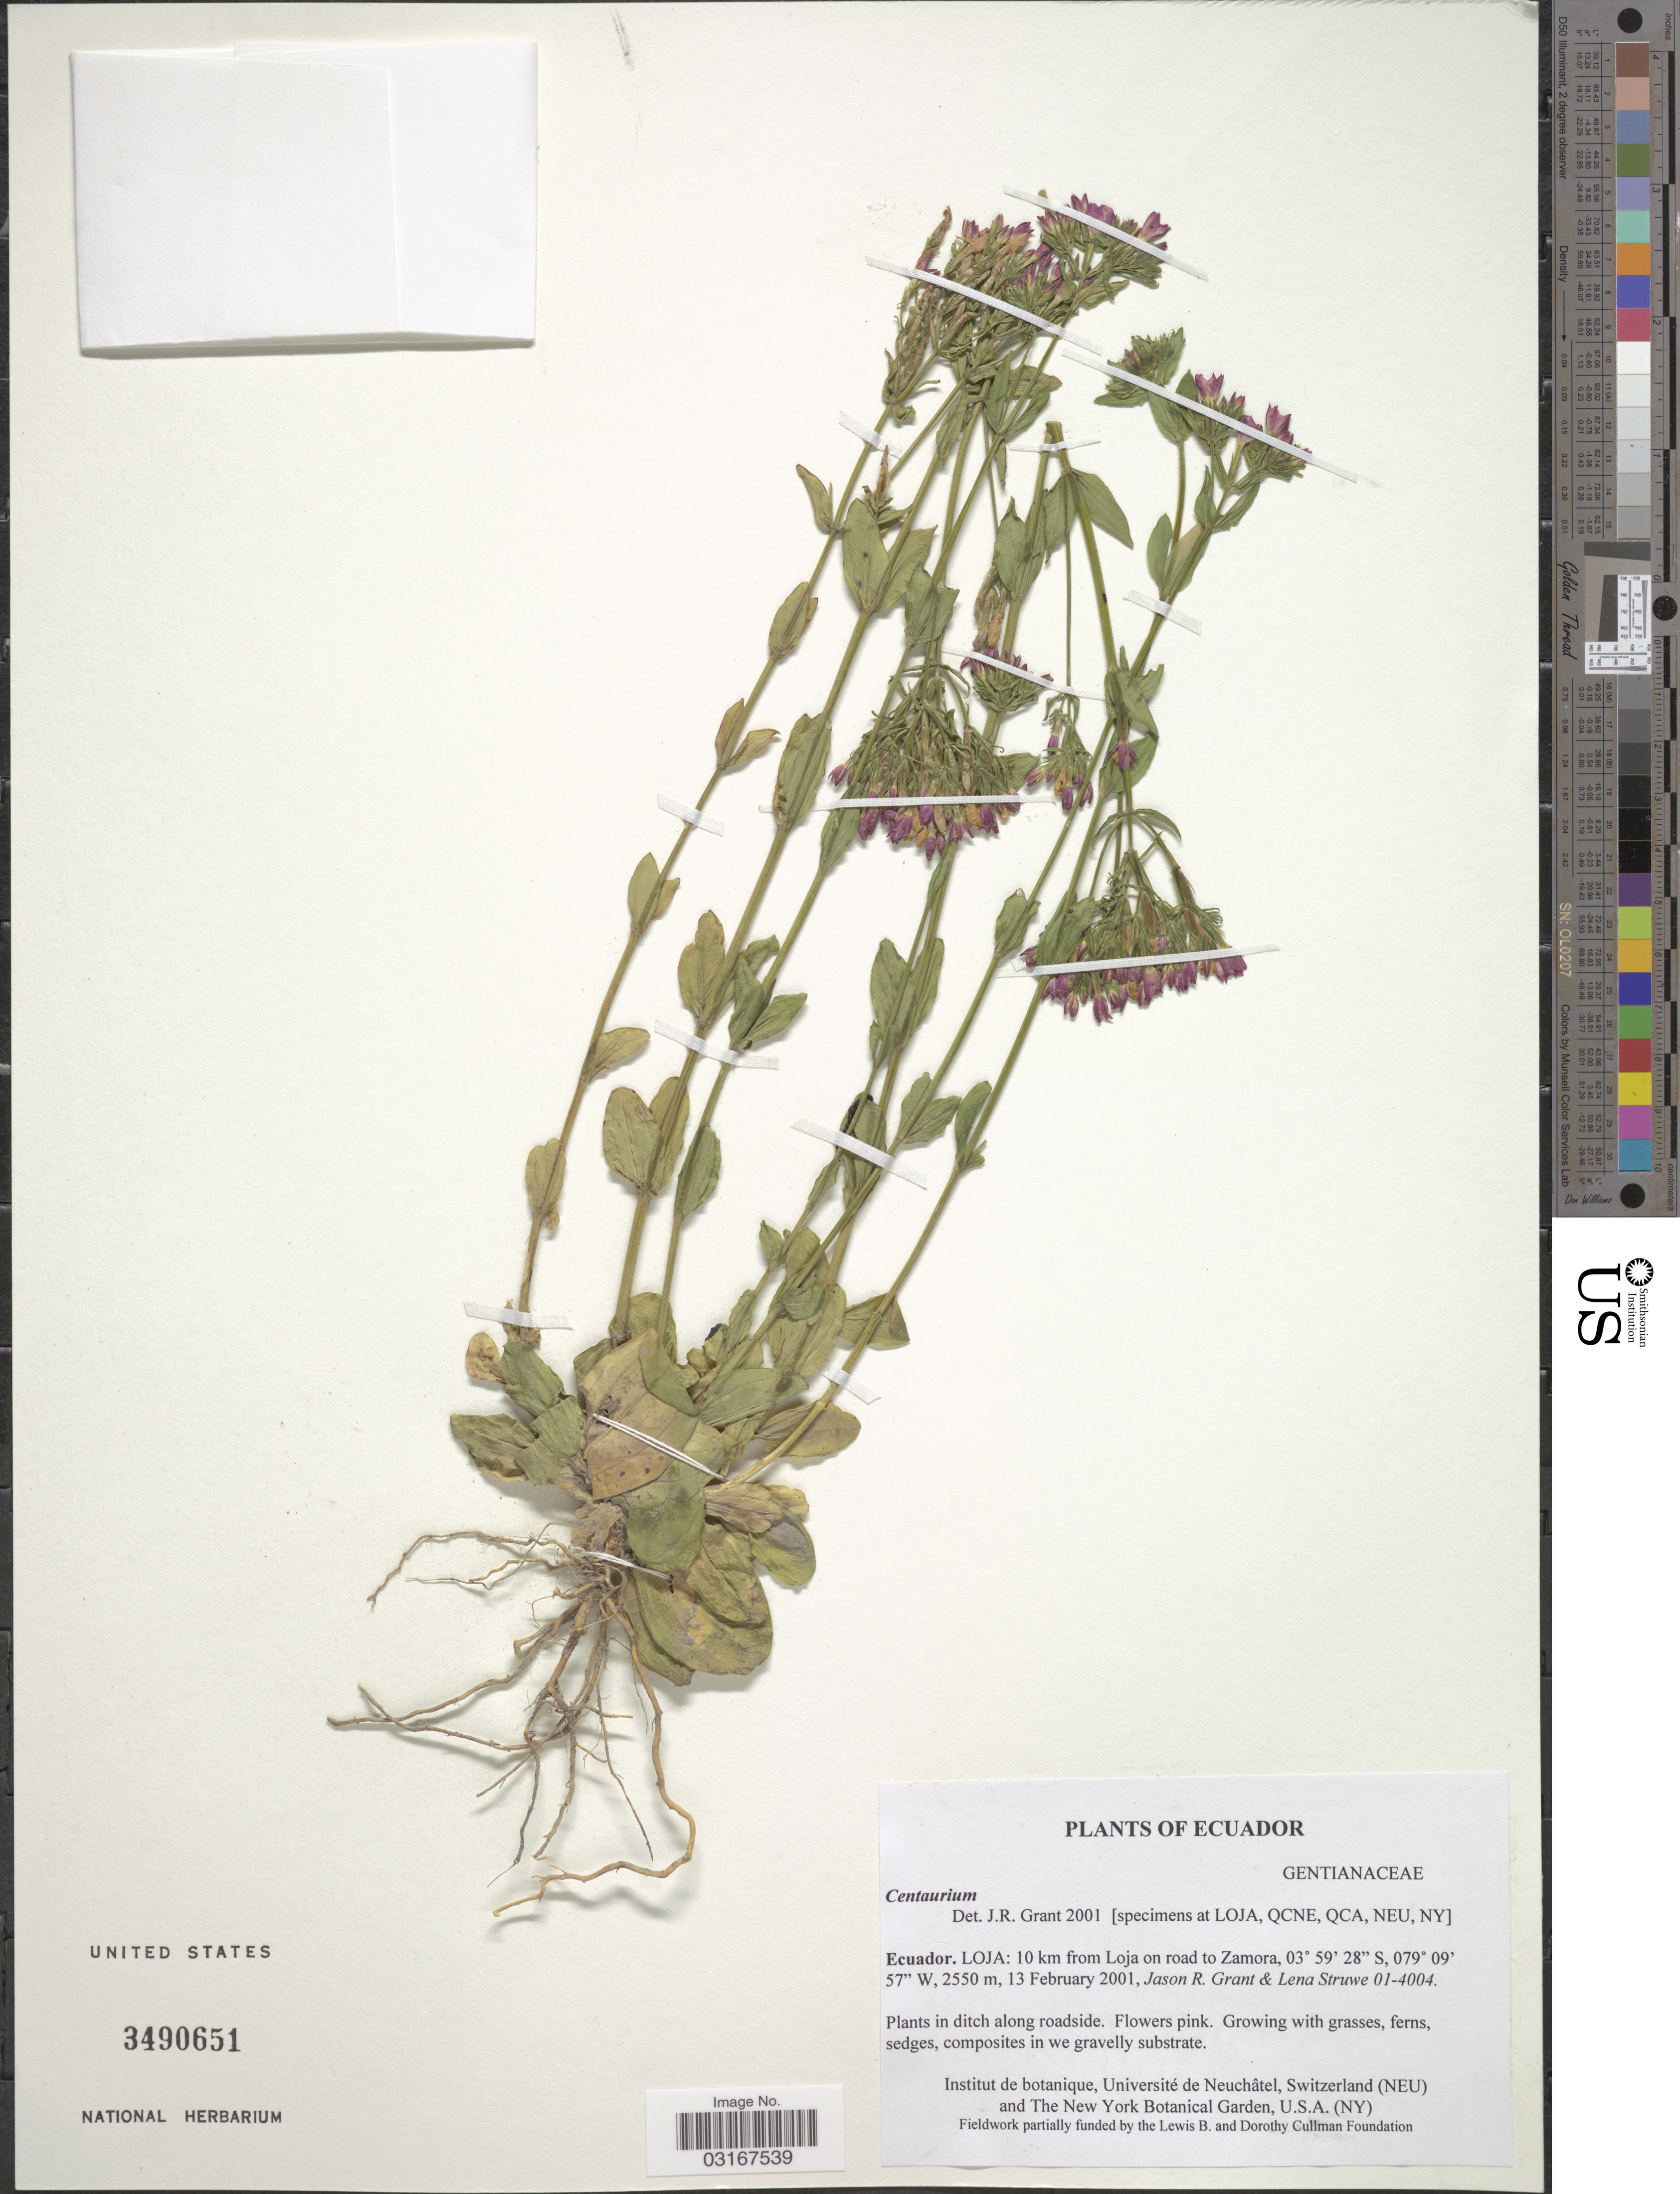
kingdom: Plantae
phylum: Tracheophyta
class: Magnoliopsida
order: Gentianales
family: Gentianaceae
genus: Centaurium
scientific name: Centaurium erythraea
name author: Rafn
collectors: J. Grant & L. Struwe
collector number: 01-4004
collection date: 2001-02-13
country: Ecuador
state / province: Loja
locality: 10 km from Loja on road to Zamora.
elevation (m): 2550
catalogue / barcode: US 3490651